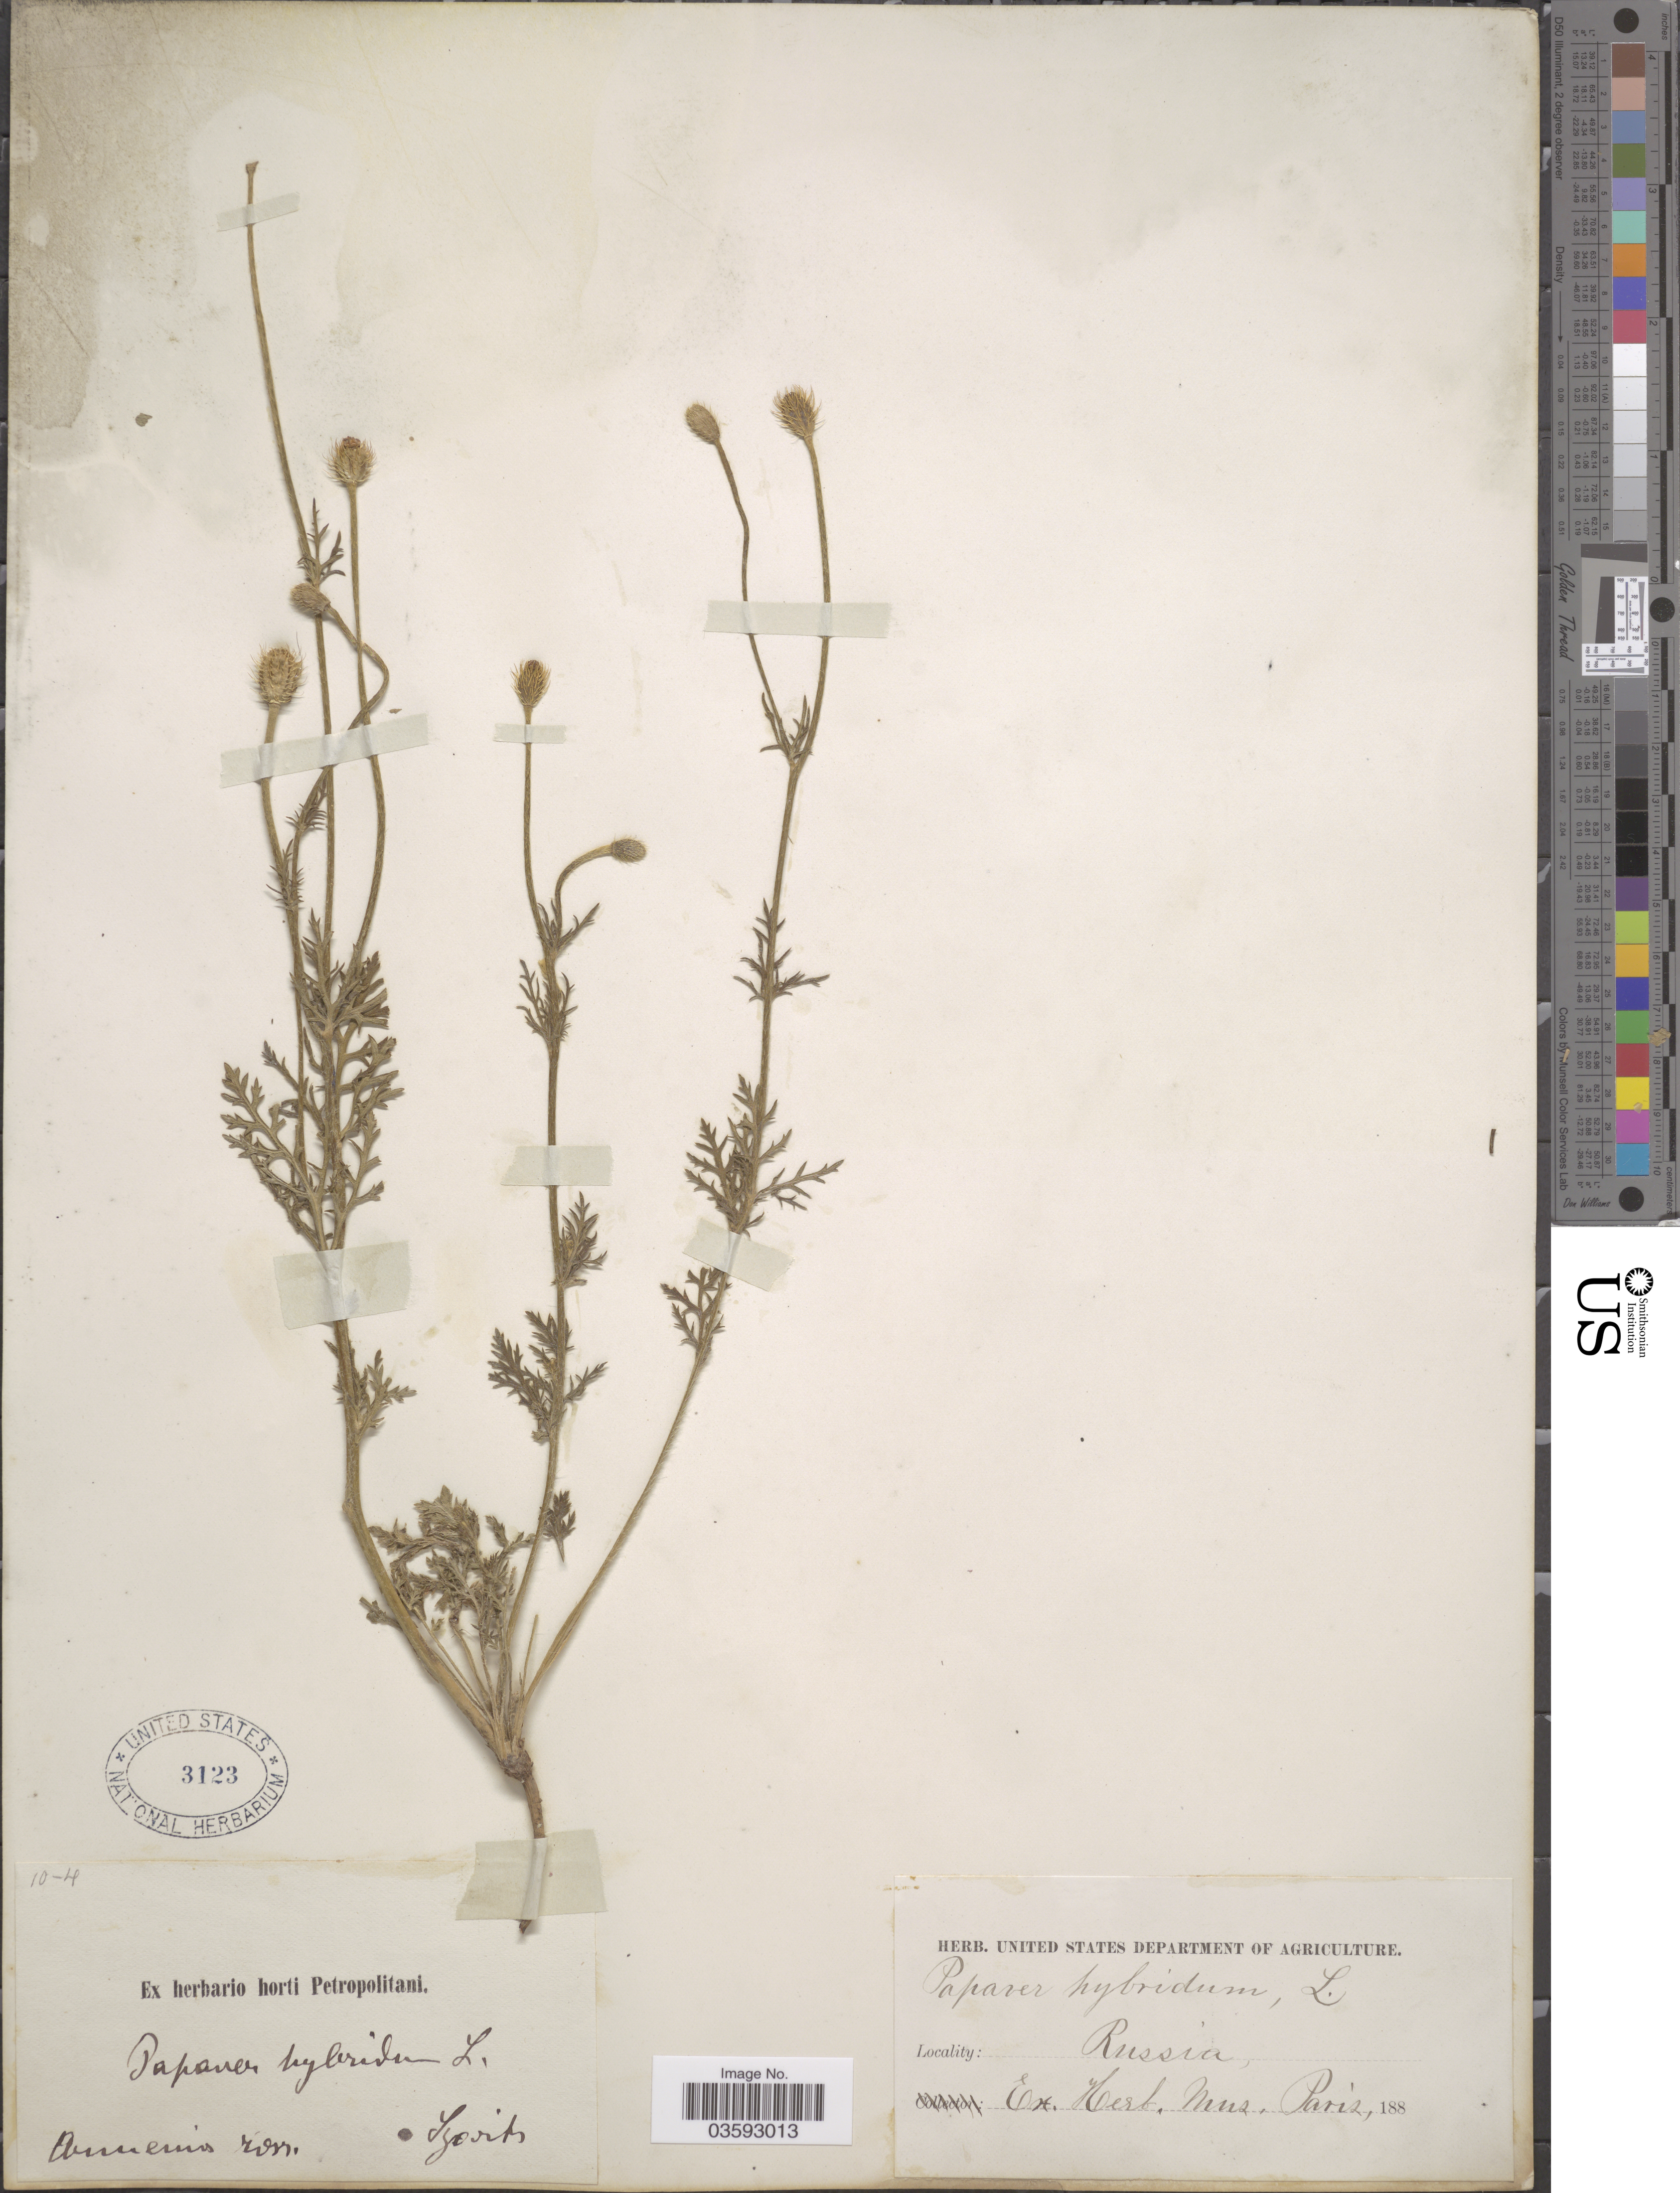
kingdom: Plantae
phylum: Tracheophyta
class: Magnoliopsida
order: Ranunculales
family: Papaveraceae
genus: Papaver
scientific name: Papaver hybridum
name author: L.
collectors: Szovits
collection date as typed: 188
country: Armenia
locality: Armenia ross. Russia.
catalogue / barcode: US 3123